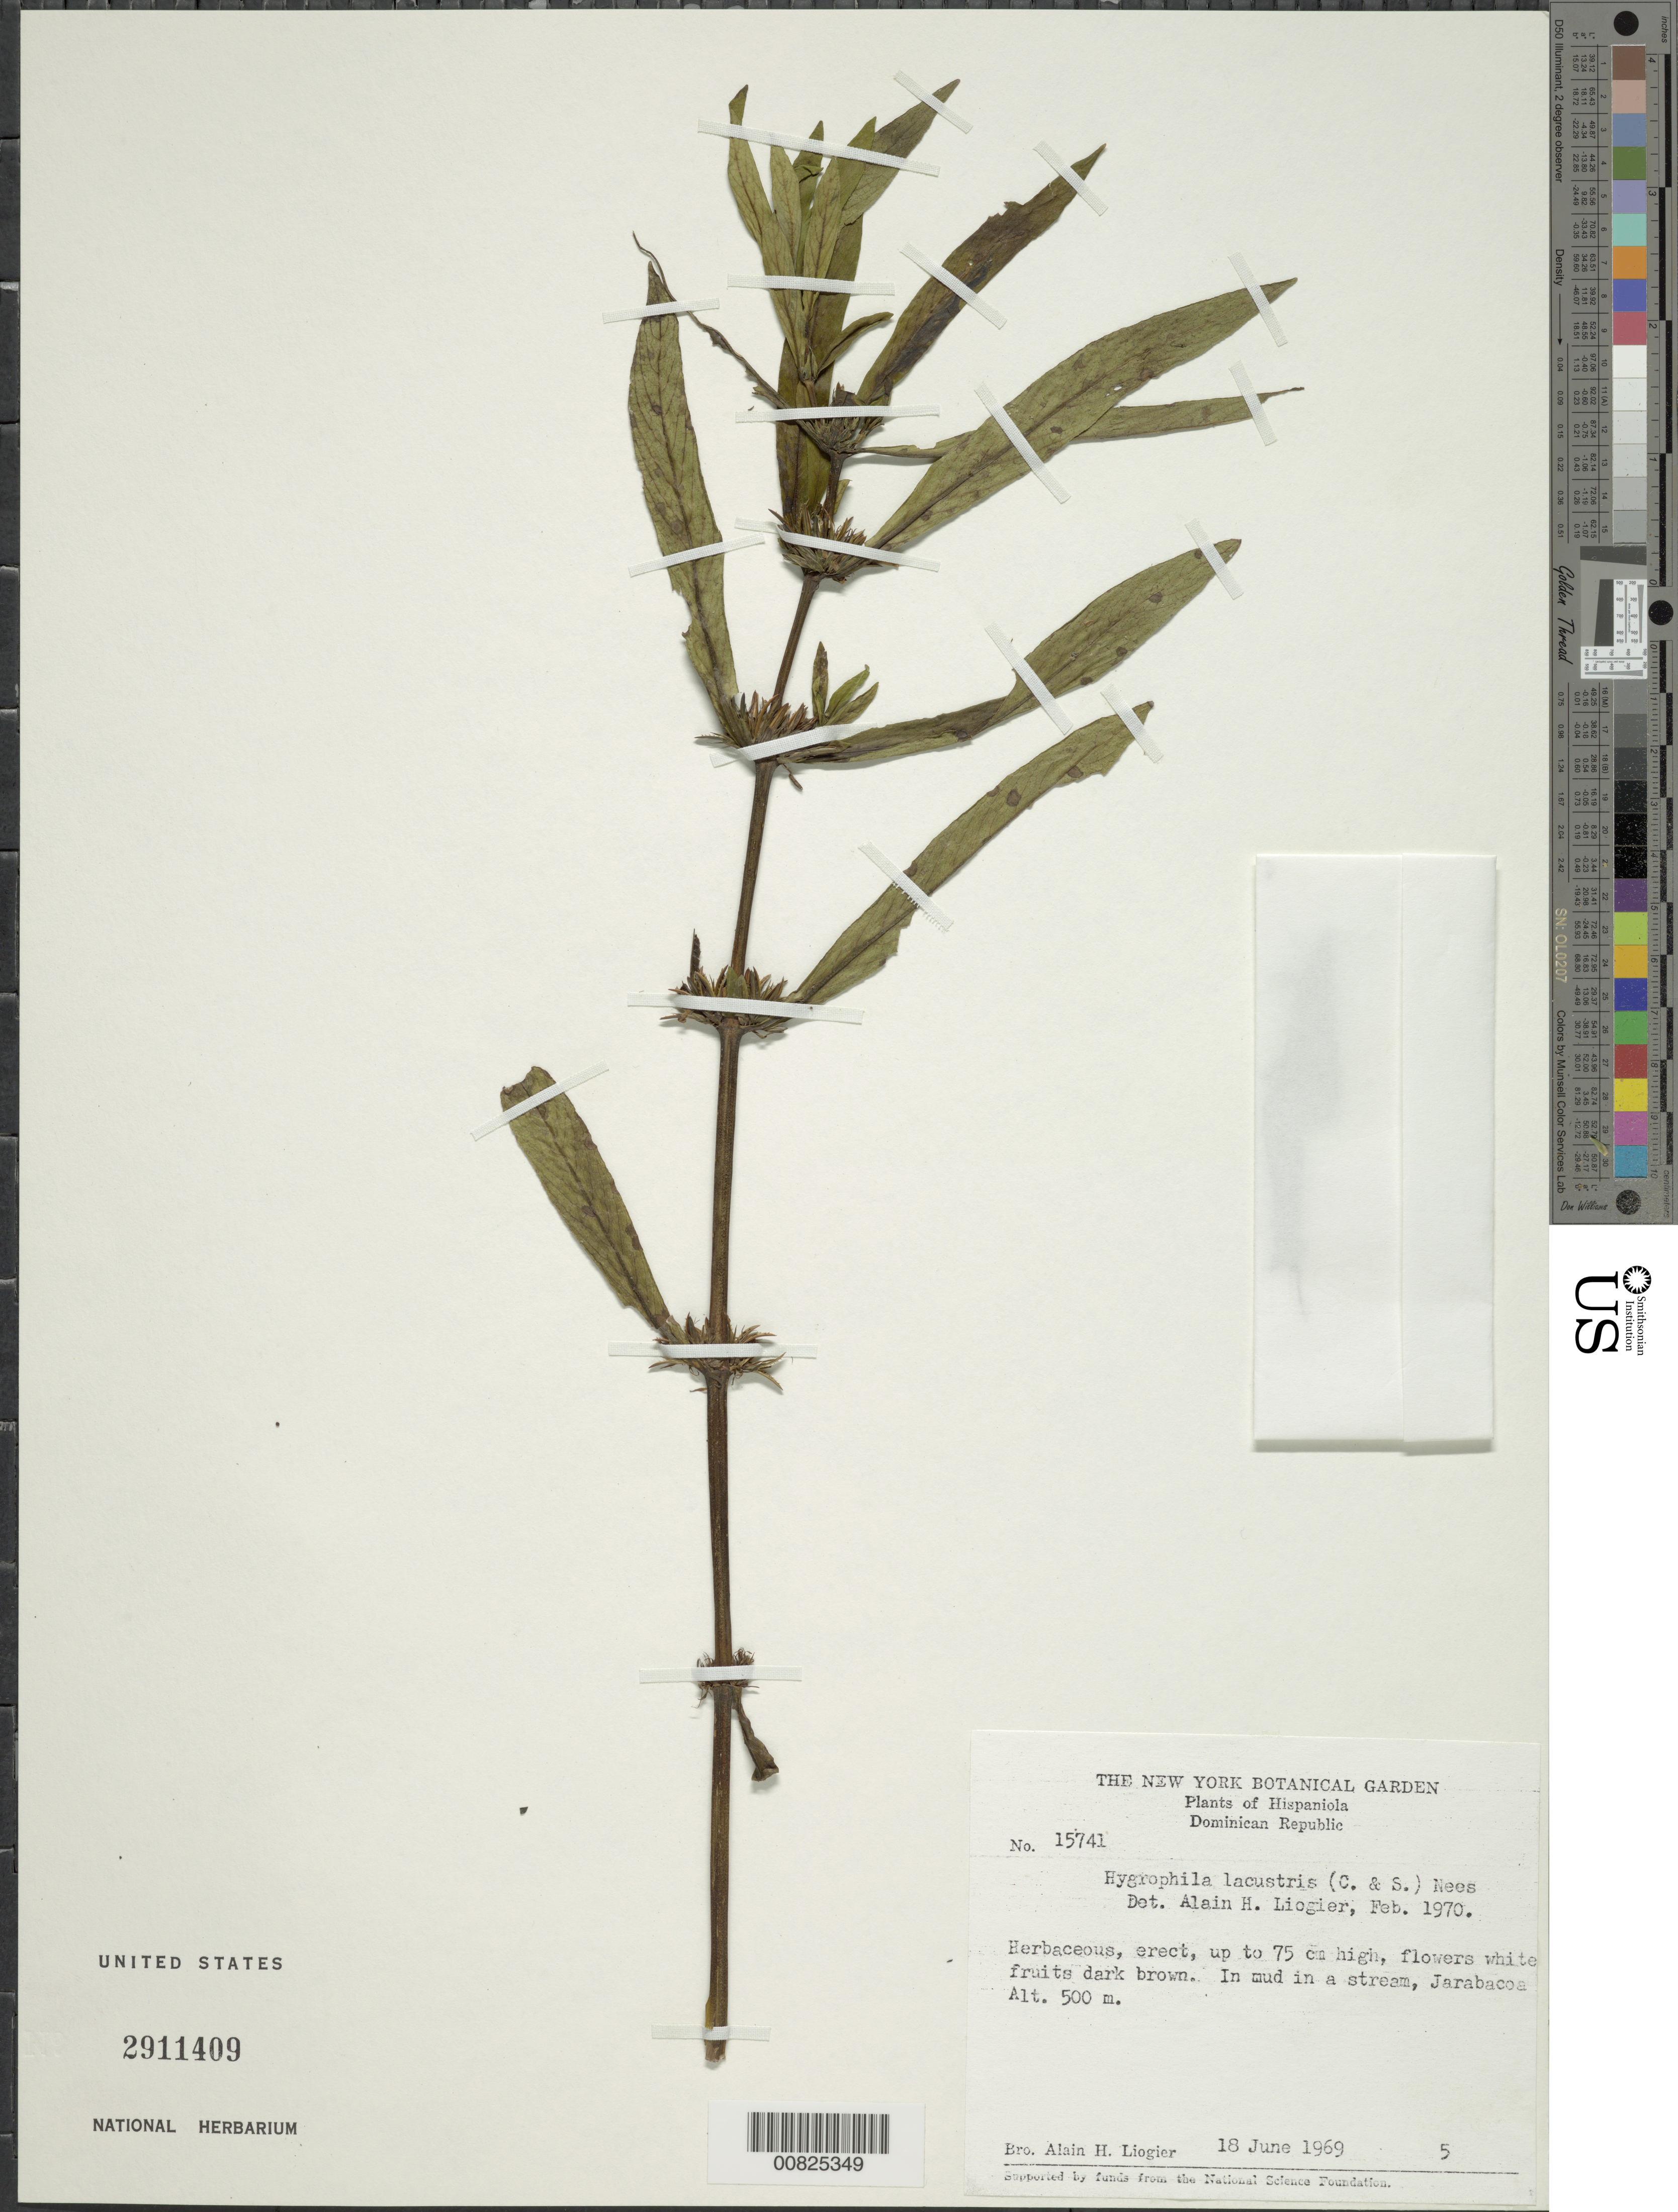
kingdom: Plantae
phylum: Tracheophyta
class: Magnoliopsida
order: Lamiales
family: Acanthaceae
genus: Hygrophila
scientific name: Hygrophila costata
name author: Nees & T. Nees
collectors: A. H. Liogier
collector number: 15741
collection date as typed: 18 Jun 1969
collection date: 1969-06-18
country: Dominican Republic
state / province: La Vega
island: Hispaniola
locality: Jarabacoa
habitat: In mud in a stream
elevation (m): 500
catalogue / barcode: US 2911409